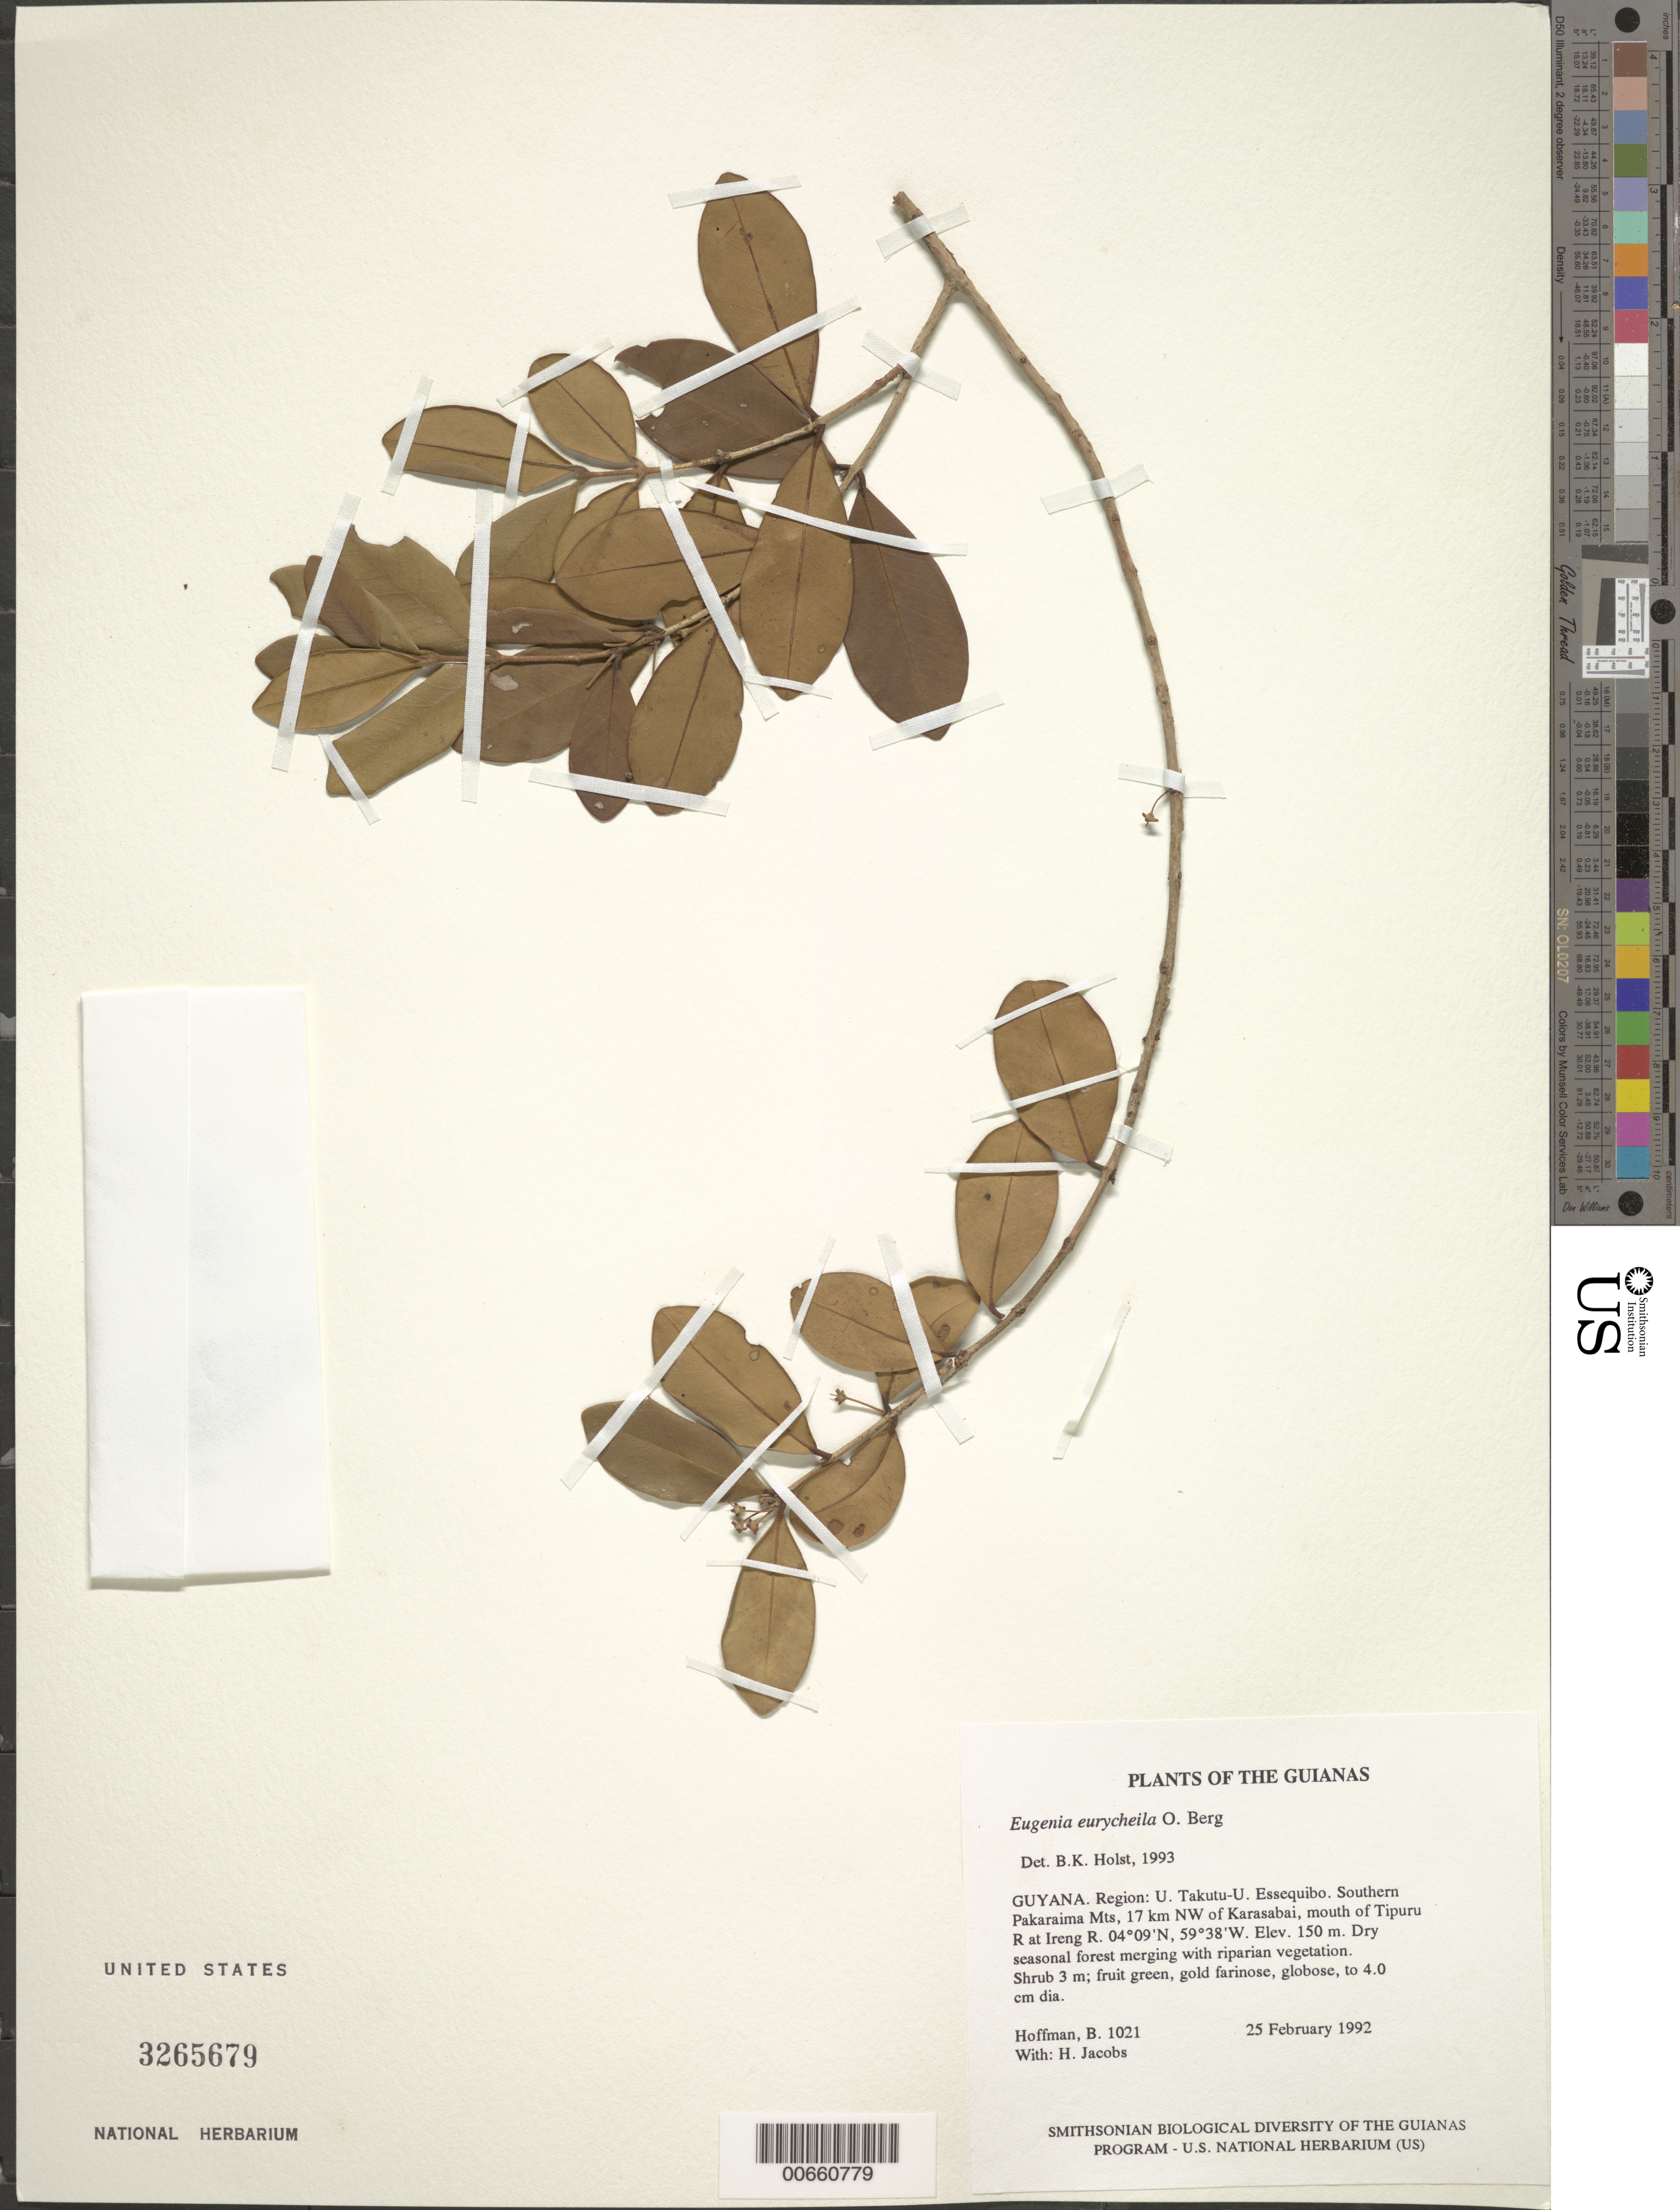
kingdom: Plantae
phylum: Tracheophyta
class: Magnoliopsida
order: Myrtales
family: Myrtaceae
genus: Eugenia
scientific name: Eugenia eurycheila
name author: O. Berg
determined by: Holst, Bruce K.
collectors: B. Hoffman & H. Jacobs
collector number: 1021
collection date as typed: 25 February 1992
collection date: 1992-02-25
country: Guyana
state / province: U. Takutu-U. Essequibo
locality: Southern Pakaraima Mts, 17 km NW of Karasabai, mouth of Tipuru River at Ireng River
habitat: Dry seasonal forest merging with riparian vegetation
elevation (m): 150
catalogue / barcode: US 3265679